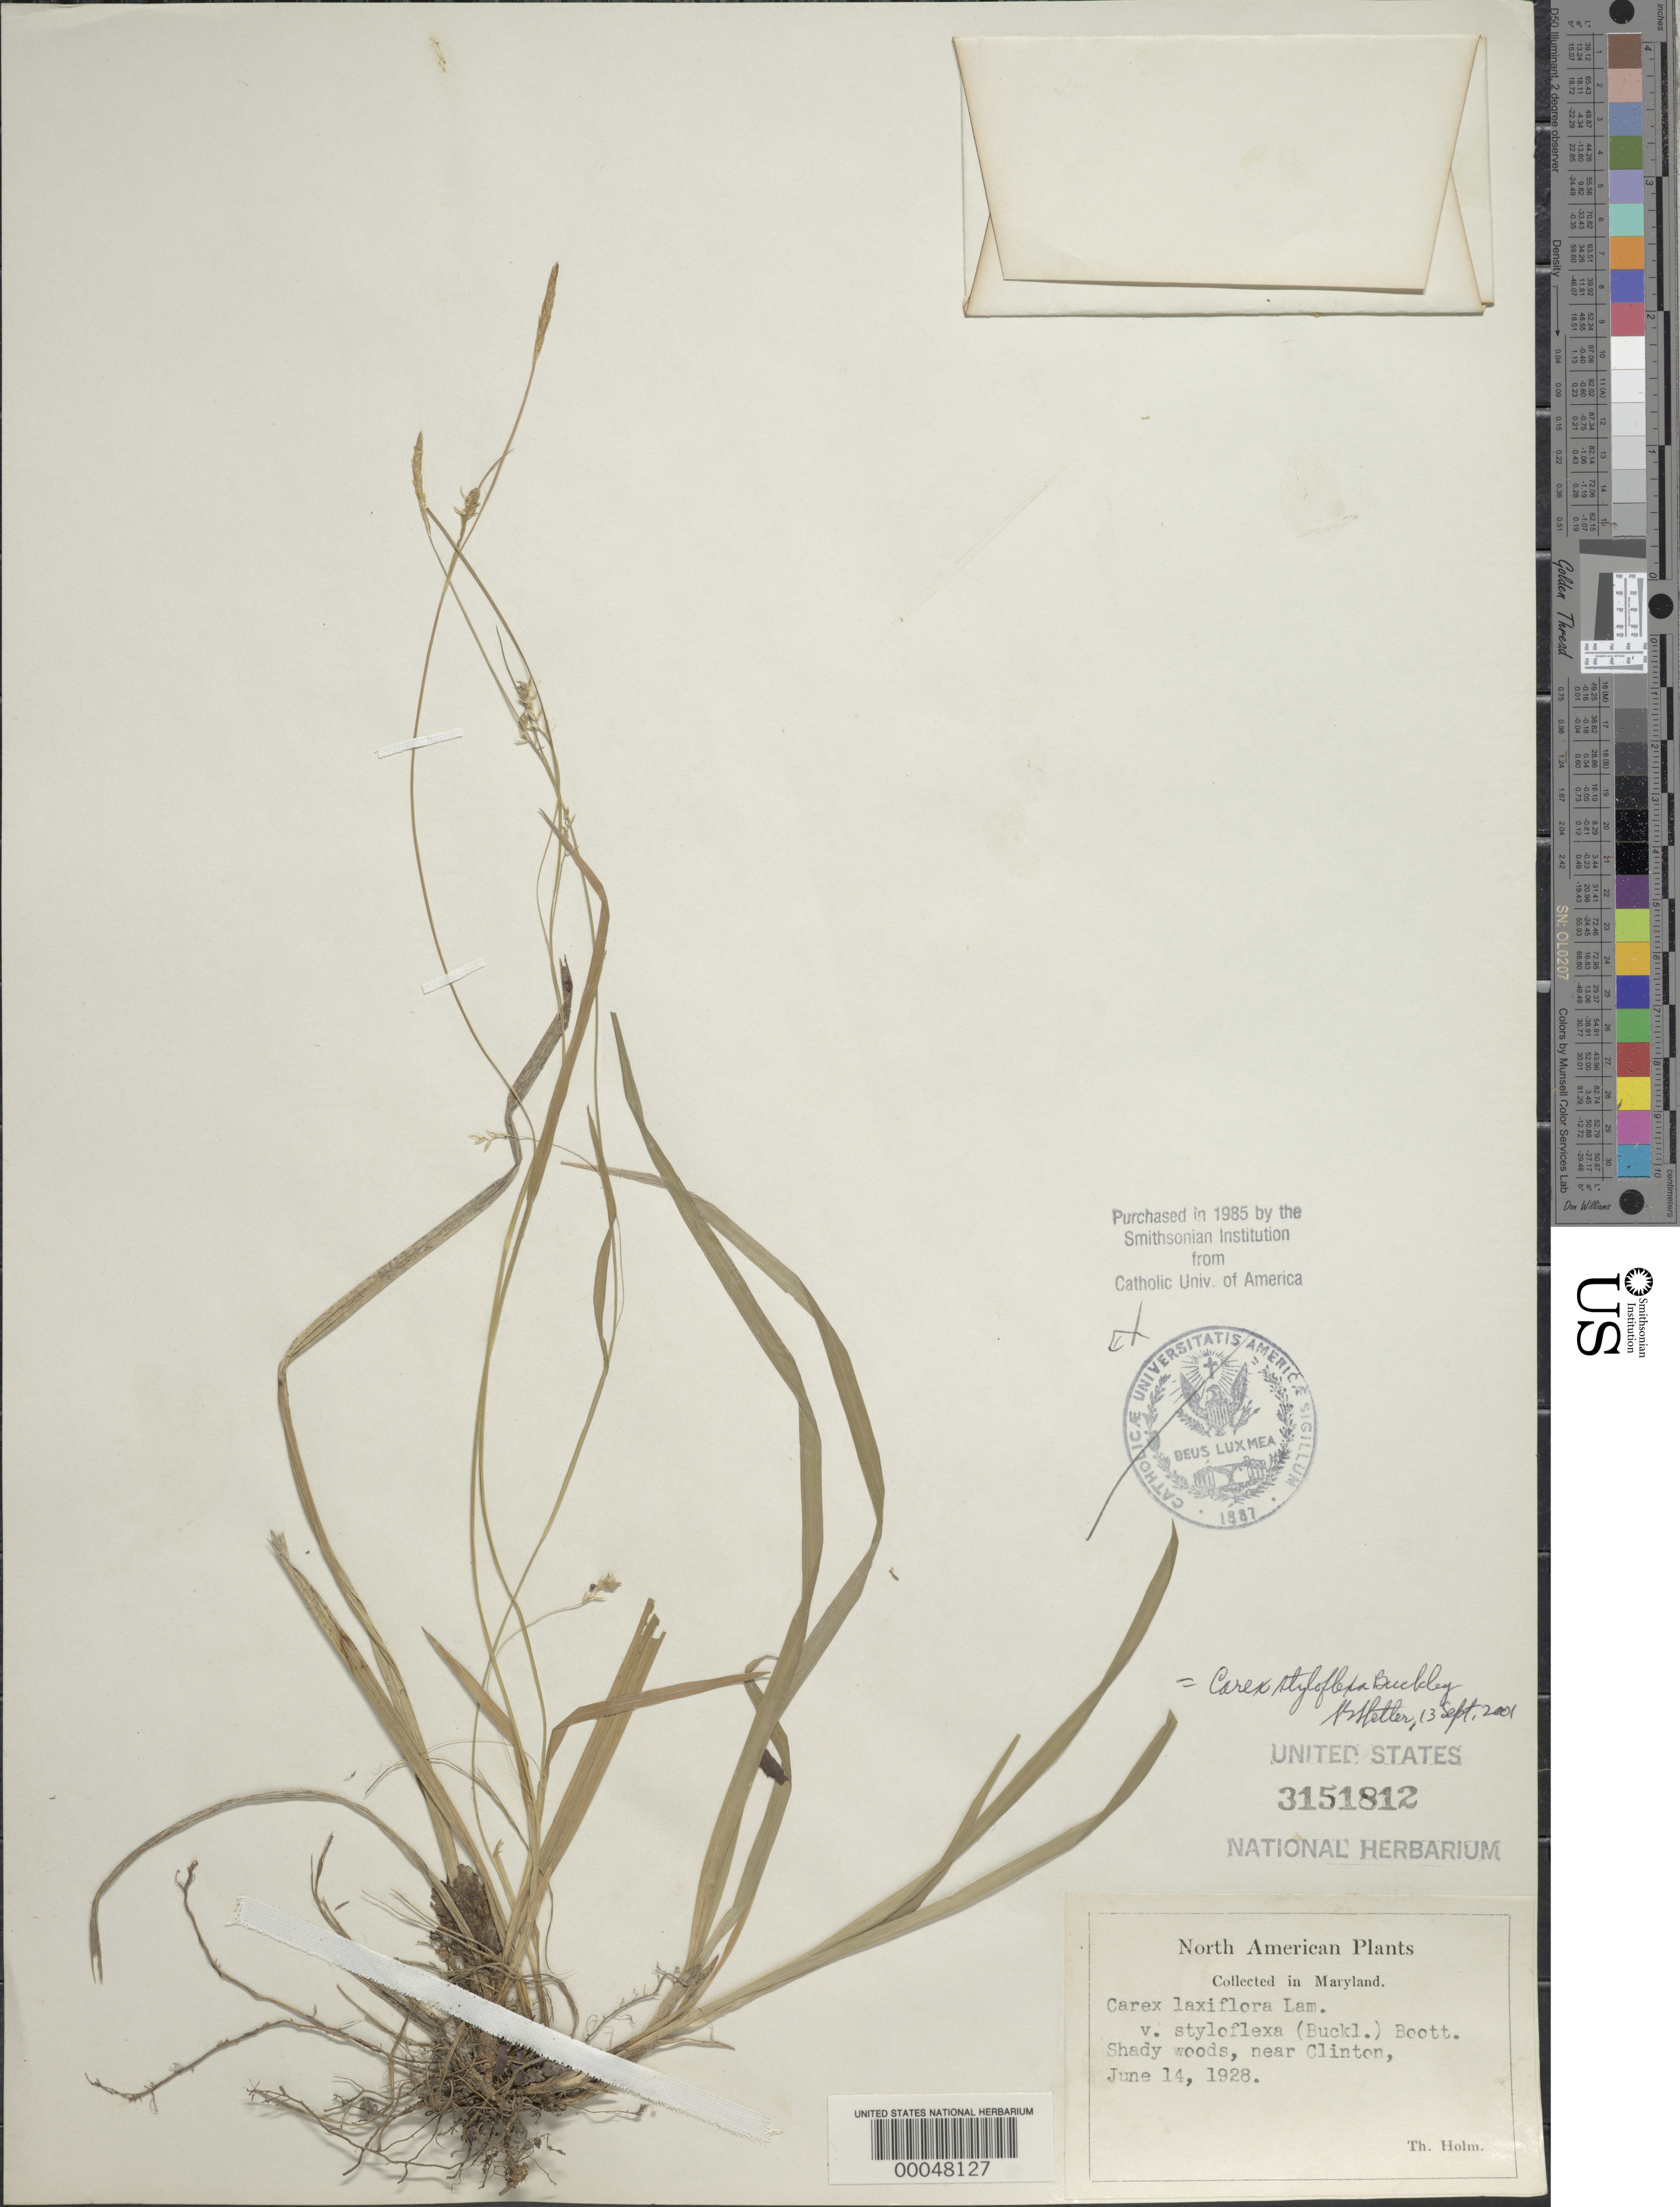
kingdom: Plantae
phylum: Tracheophyta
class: Liliopsida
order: Poales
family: Cyperaceae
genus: Carex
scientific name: Carex laxiflora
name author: Lam.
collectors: T. Holm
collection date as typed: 14 Jun 1928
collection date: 1928-06-14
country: United States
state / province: Maryland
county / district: Prince George's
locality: Near Clinton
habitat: Shady woods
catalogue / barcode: US 3151812